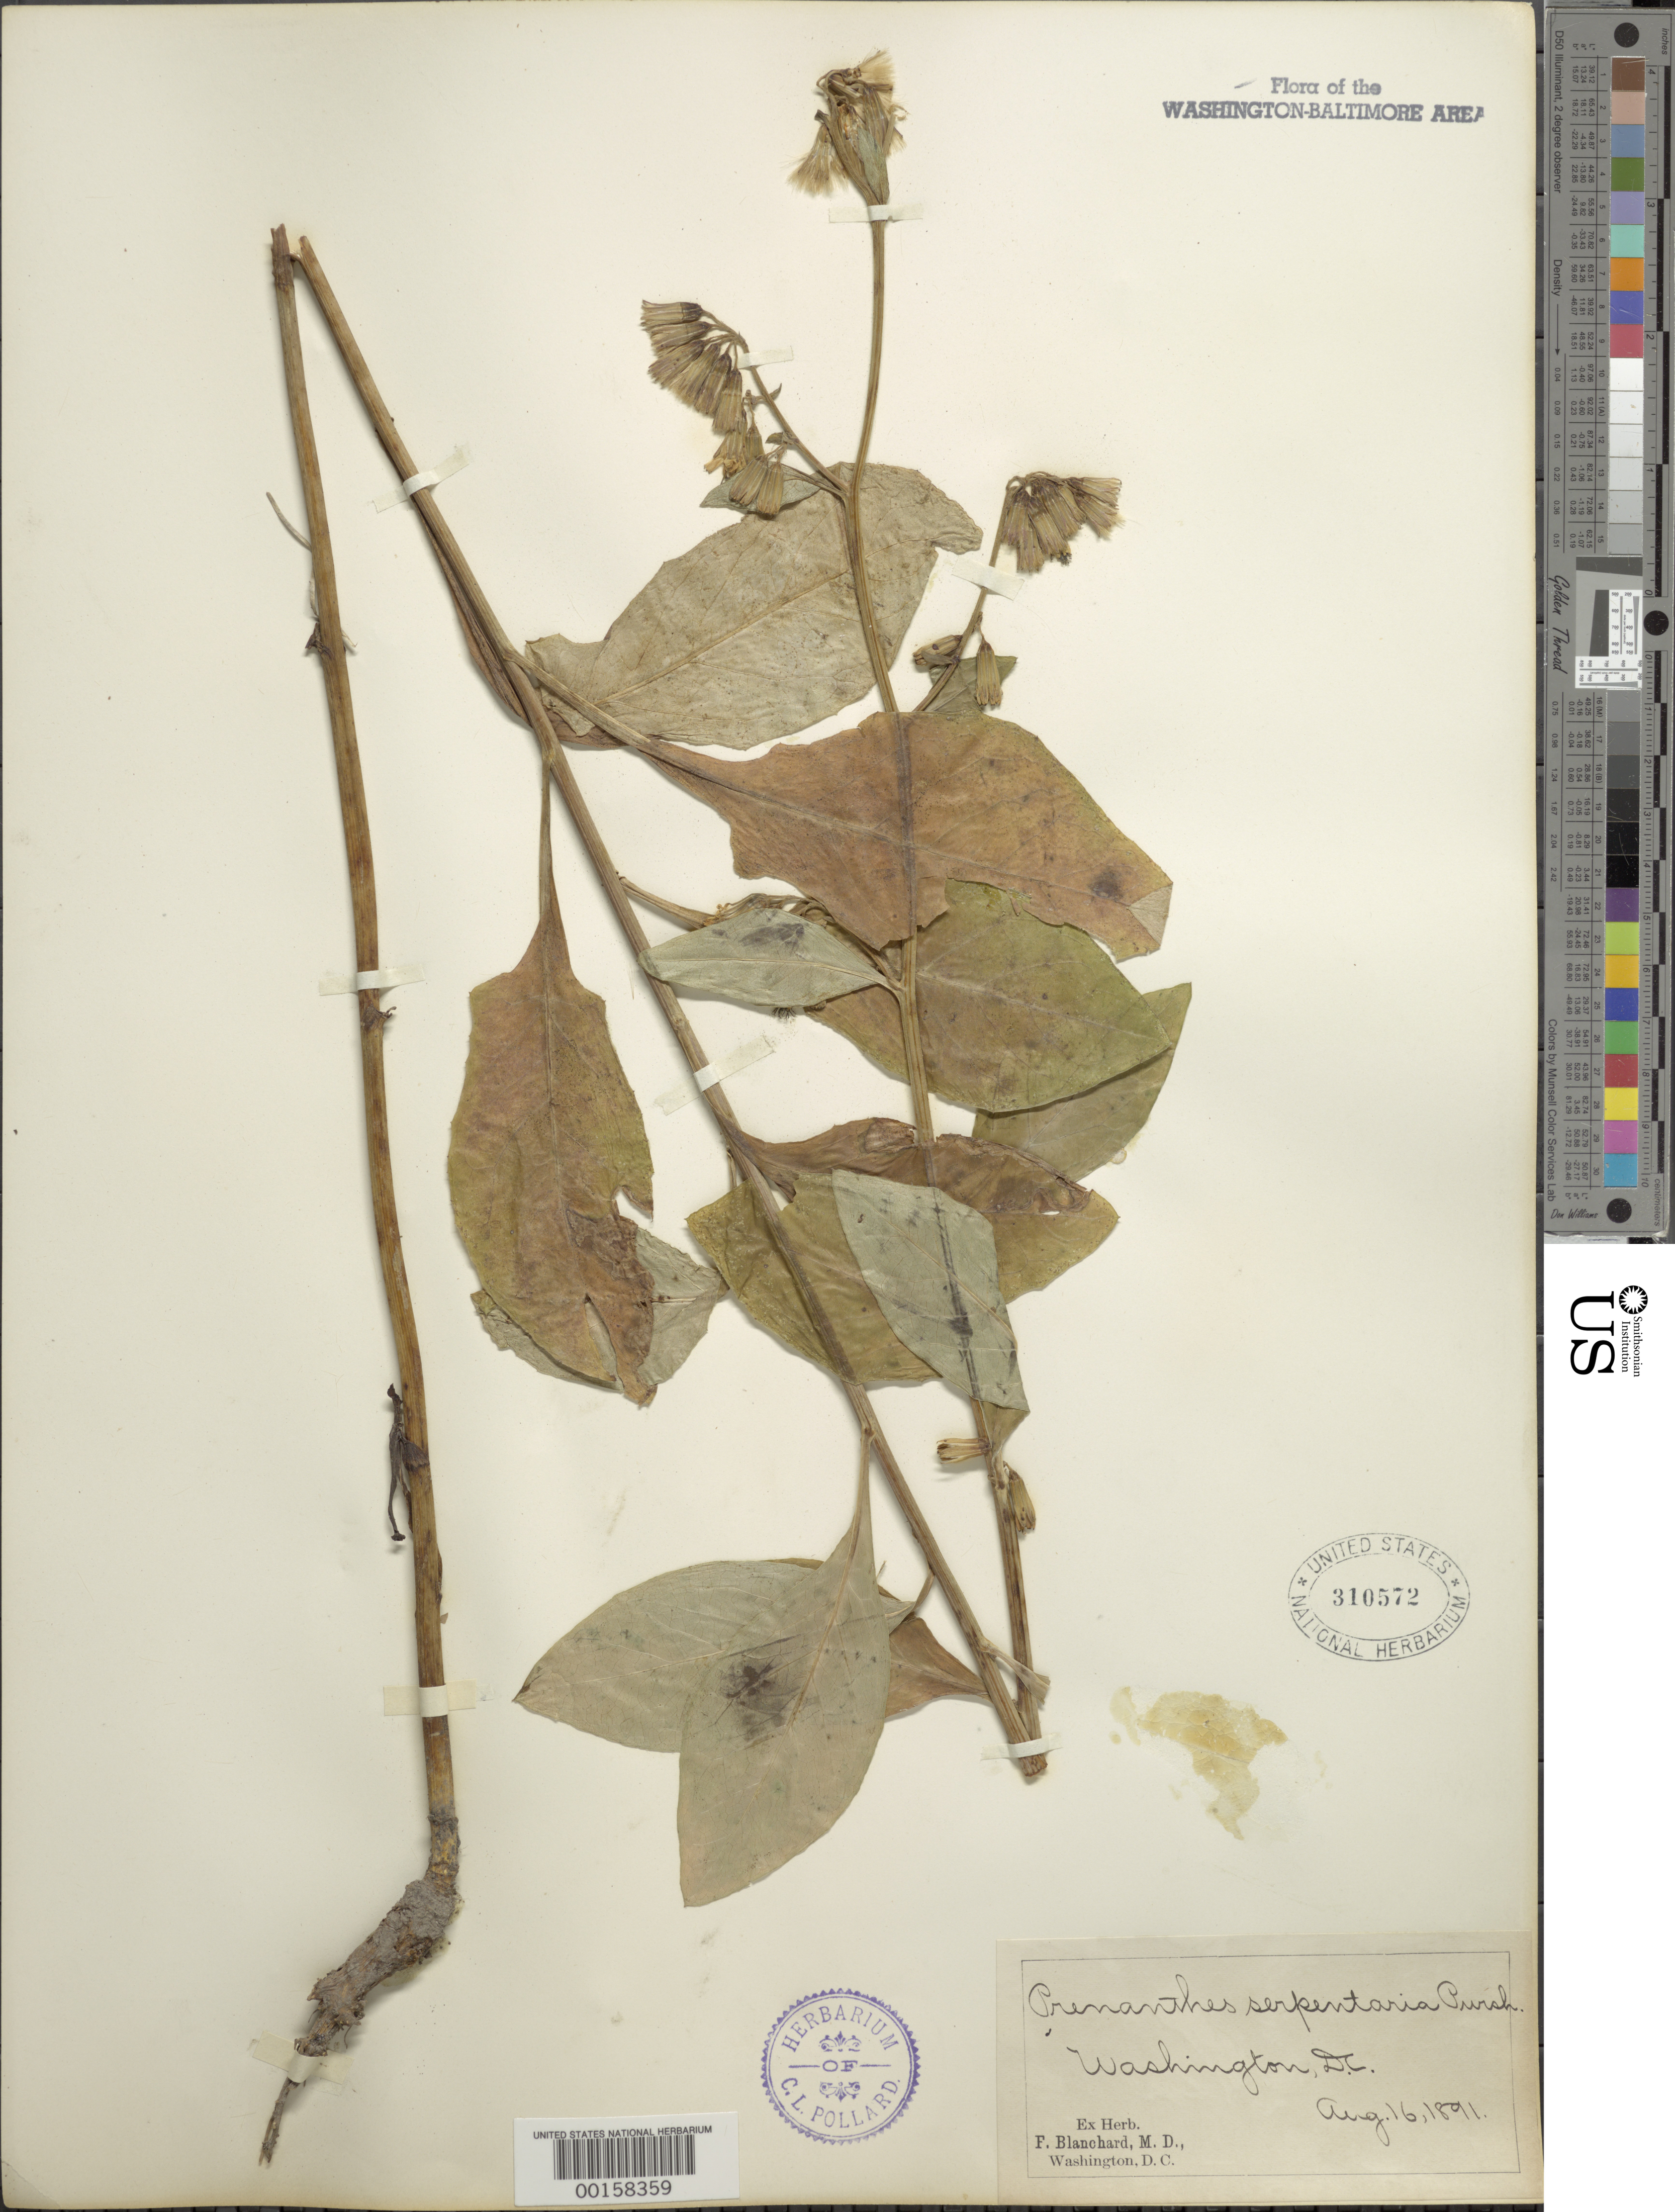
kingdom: Plantae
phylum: Tracheophyta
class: Magnoliopsida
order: Asterales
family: Asteraceae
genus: Nabalus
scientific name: Nabalus serpentarius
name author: (Pursh) Hook.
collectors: F. Blanchard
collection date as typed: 16 Aug 1891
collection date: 1891-08-16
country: United States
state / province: District of Columbia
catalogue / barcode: US 310572